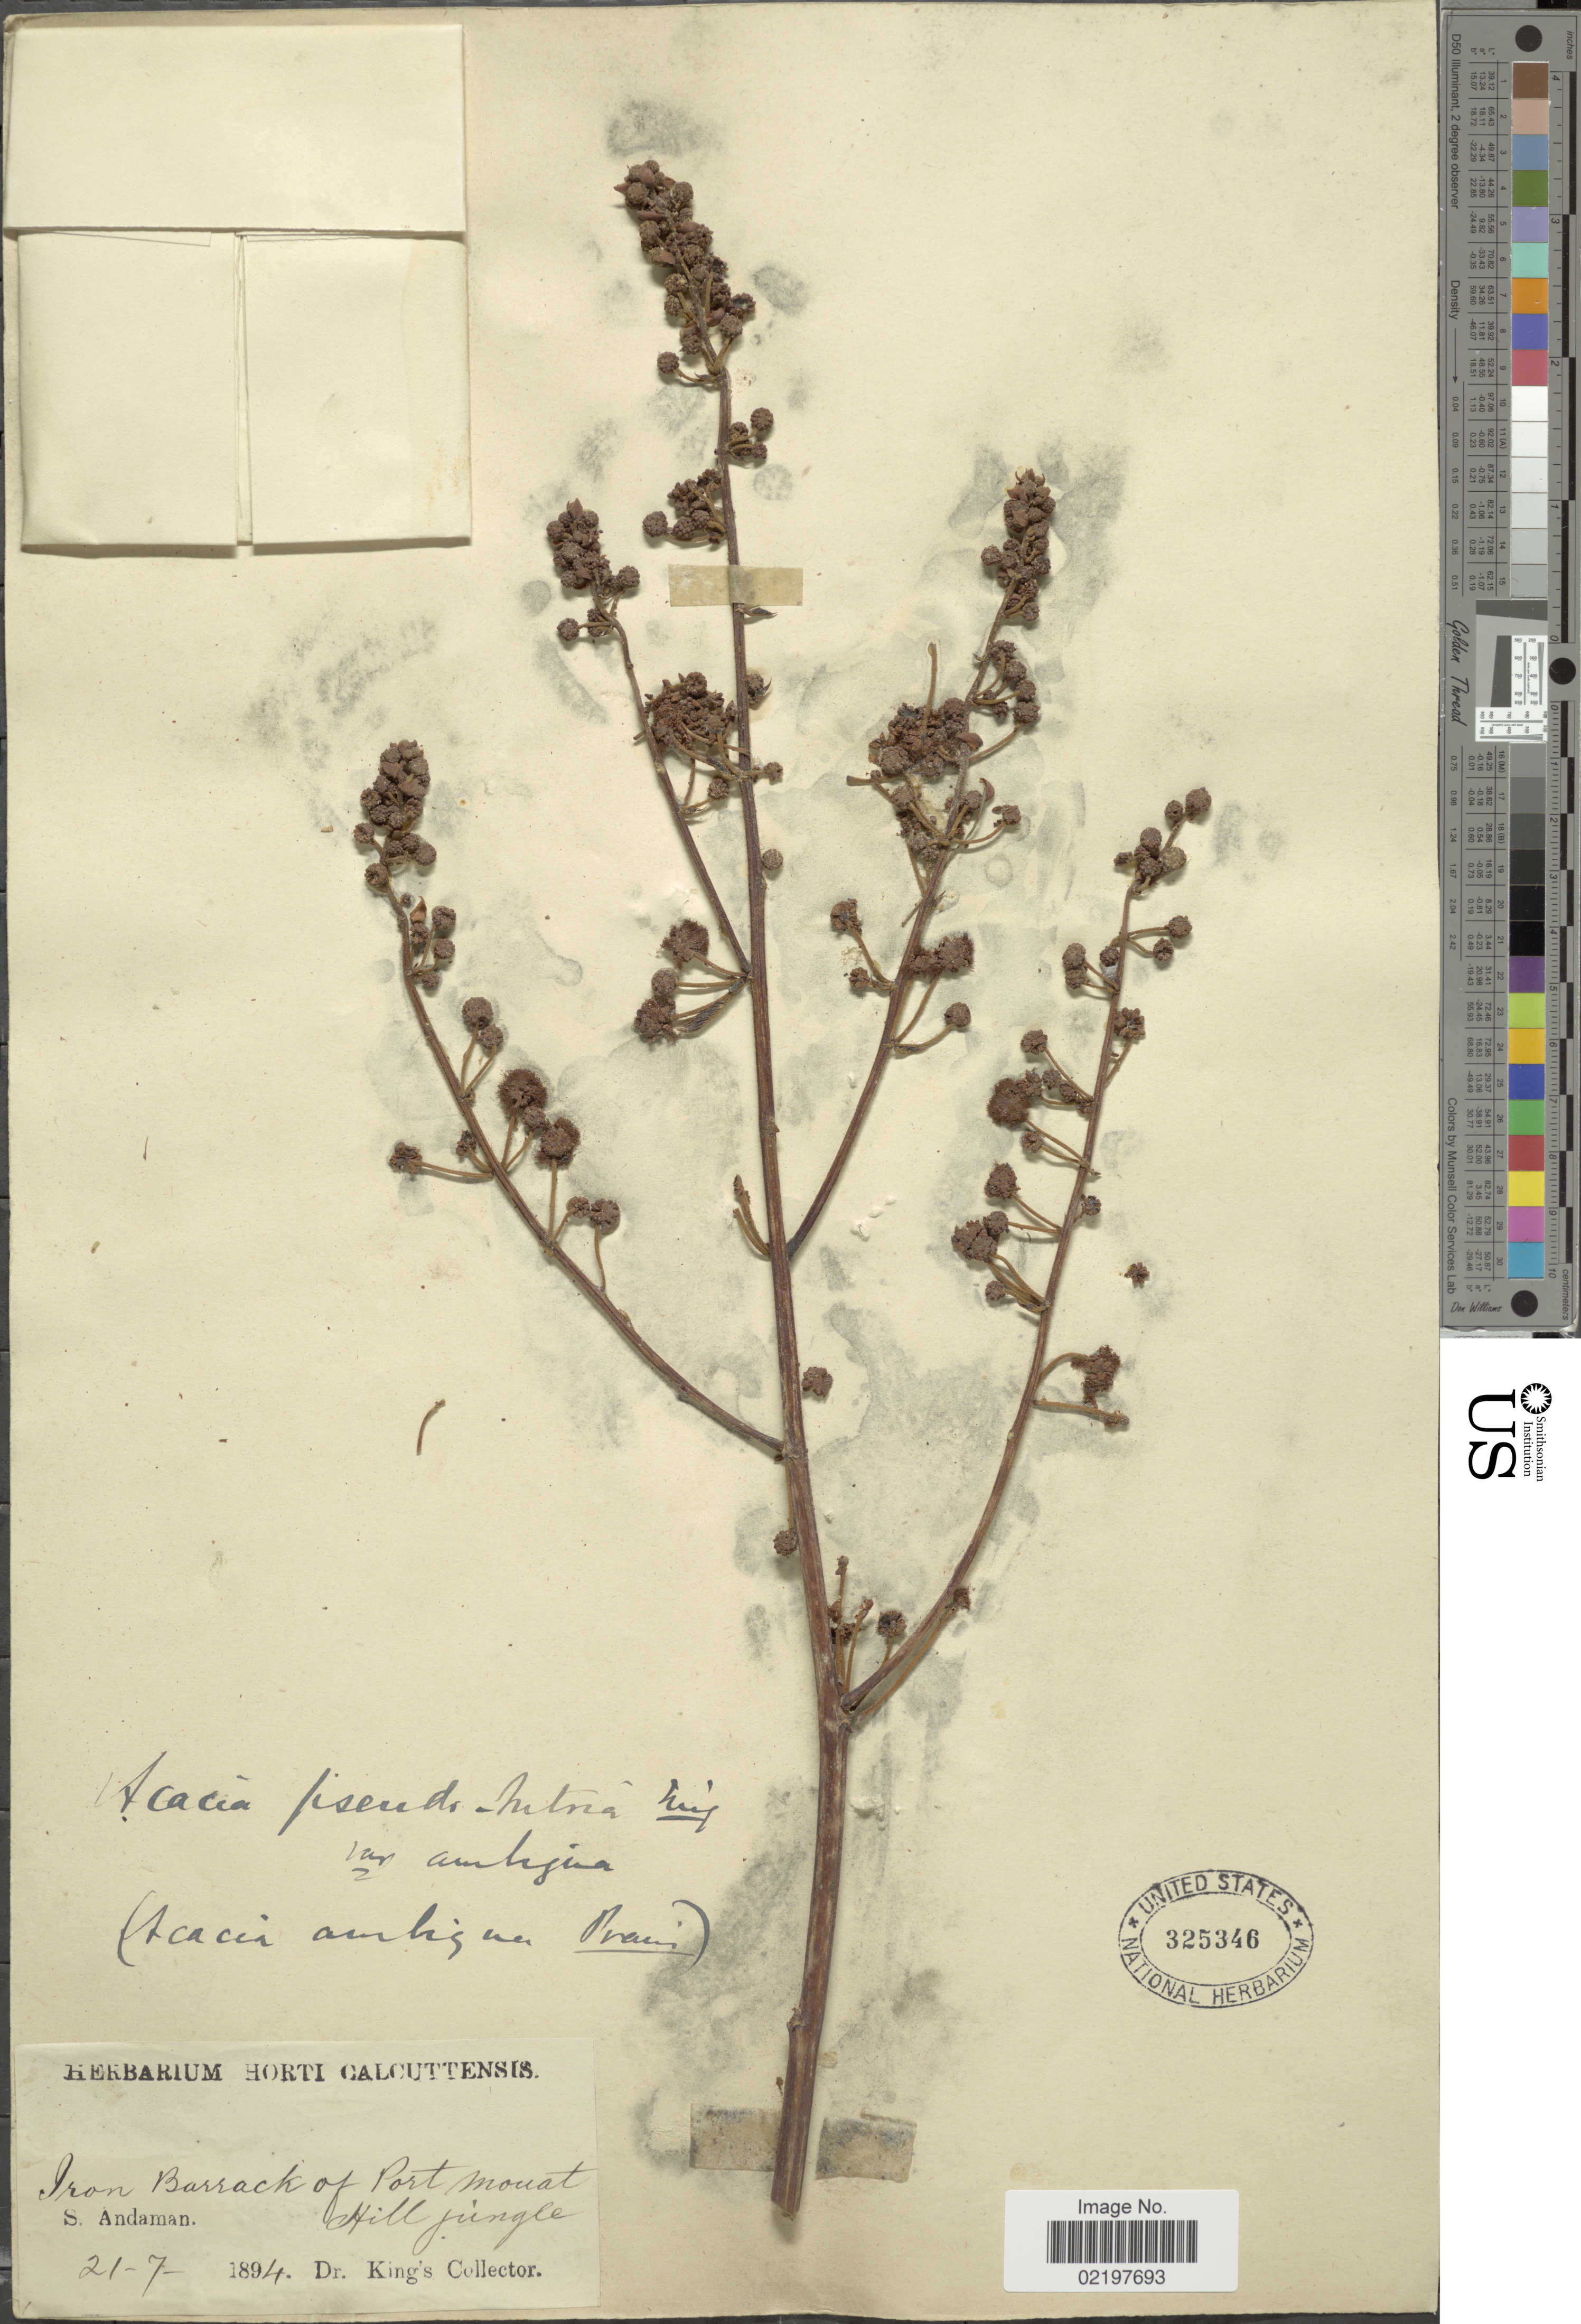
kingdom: Plantae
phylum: Tracheophyta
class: Magnoliopsida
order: Fabales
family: Fabaceae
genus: Senegalia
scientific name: Senegalia pseudointsia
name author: (Miq.) Maslin et al.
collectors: Dr. King's collector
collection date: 1894-07-21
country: India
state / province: Andaman and Nicobar Islands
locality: Iron Barrack of Port Mouat, S. Andaman, Hill jungle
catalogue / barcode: US 325346